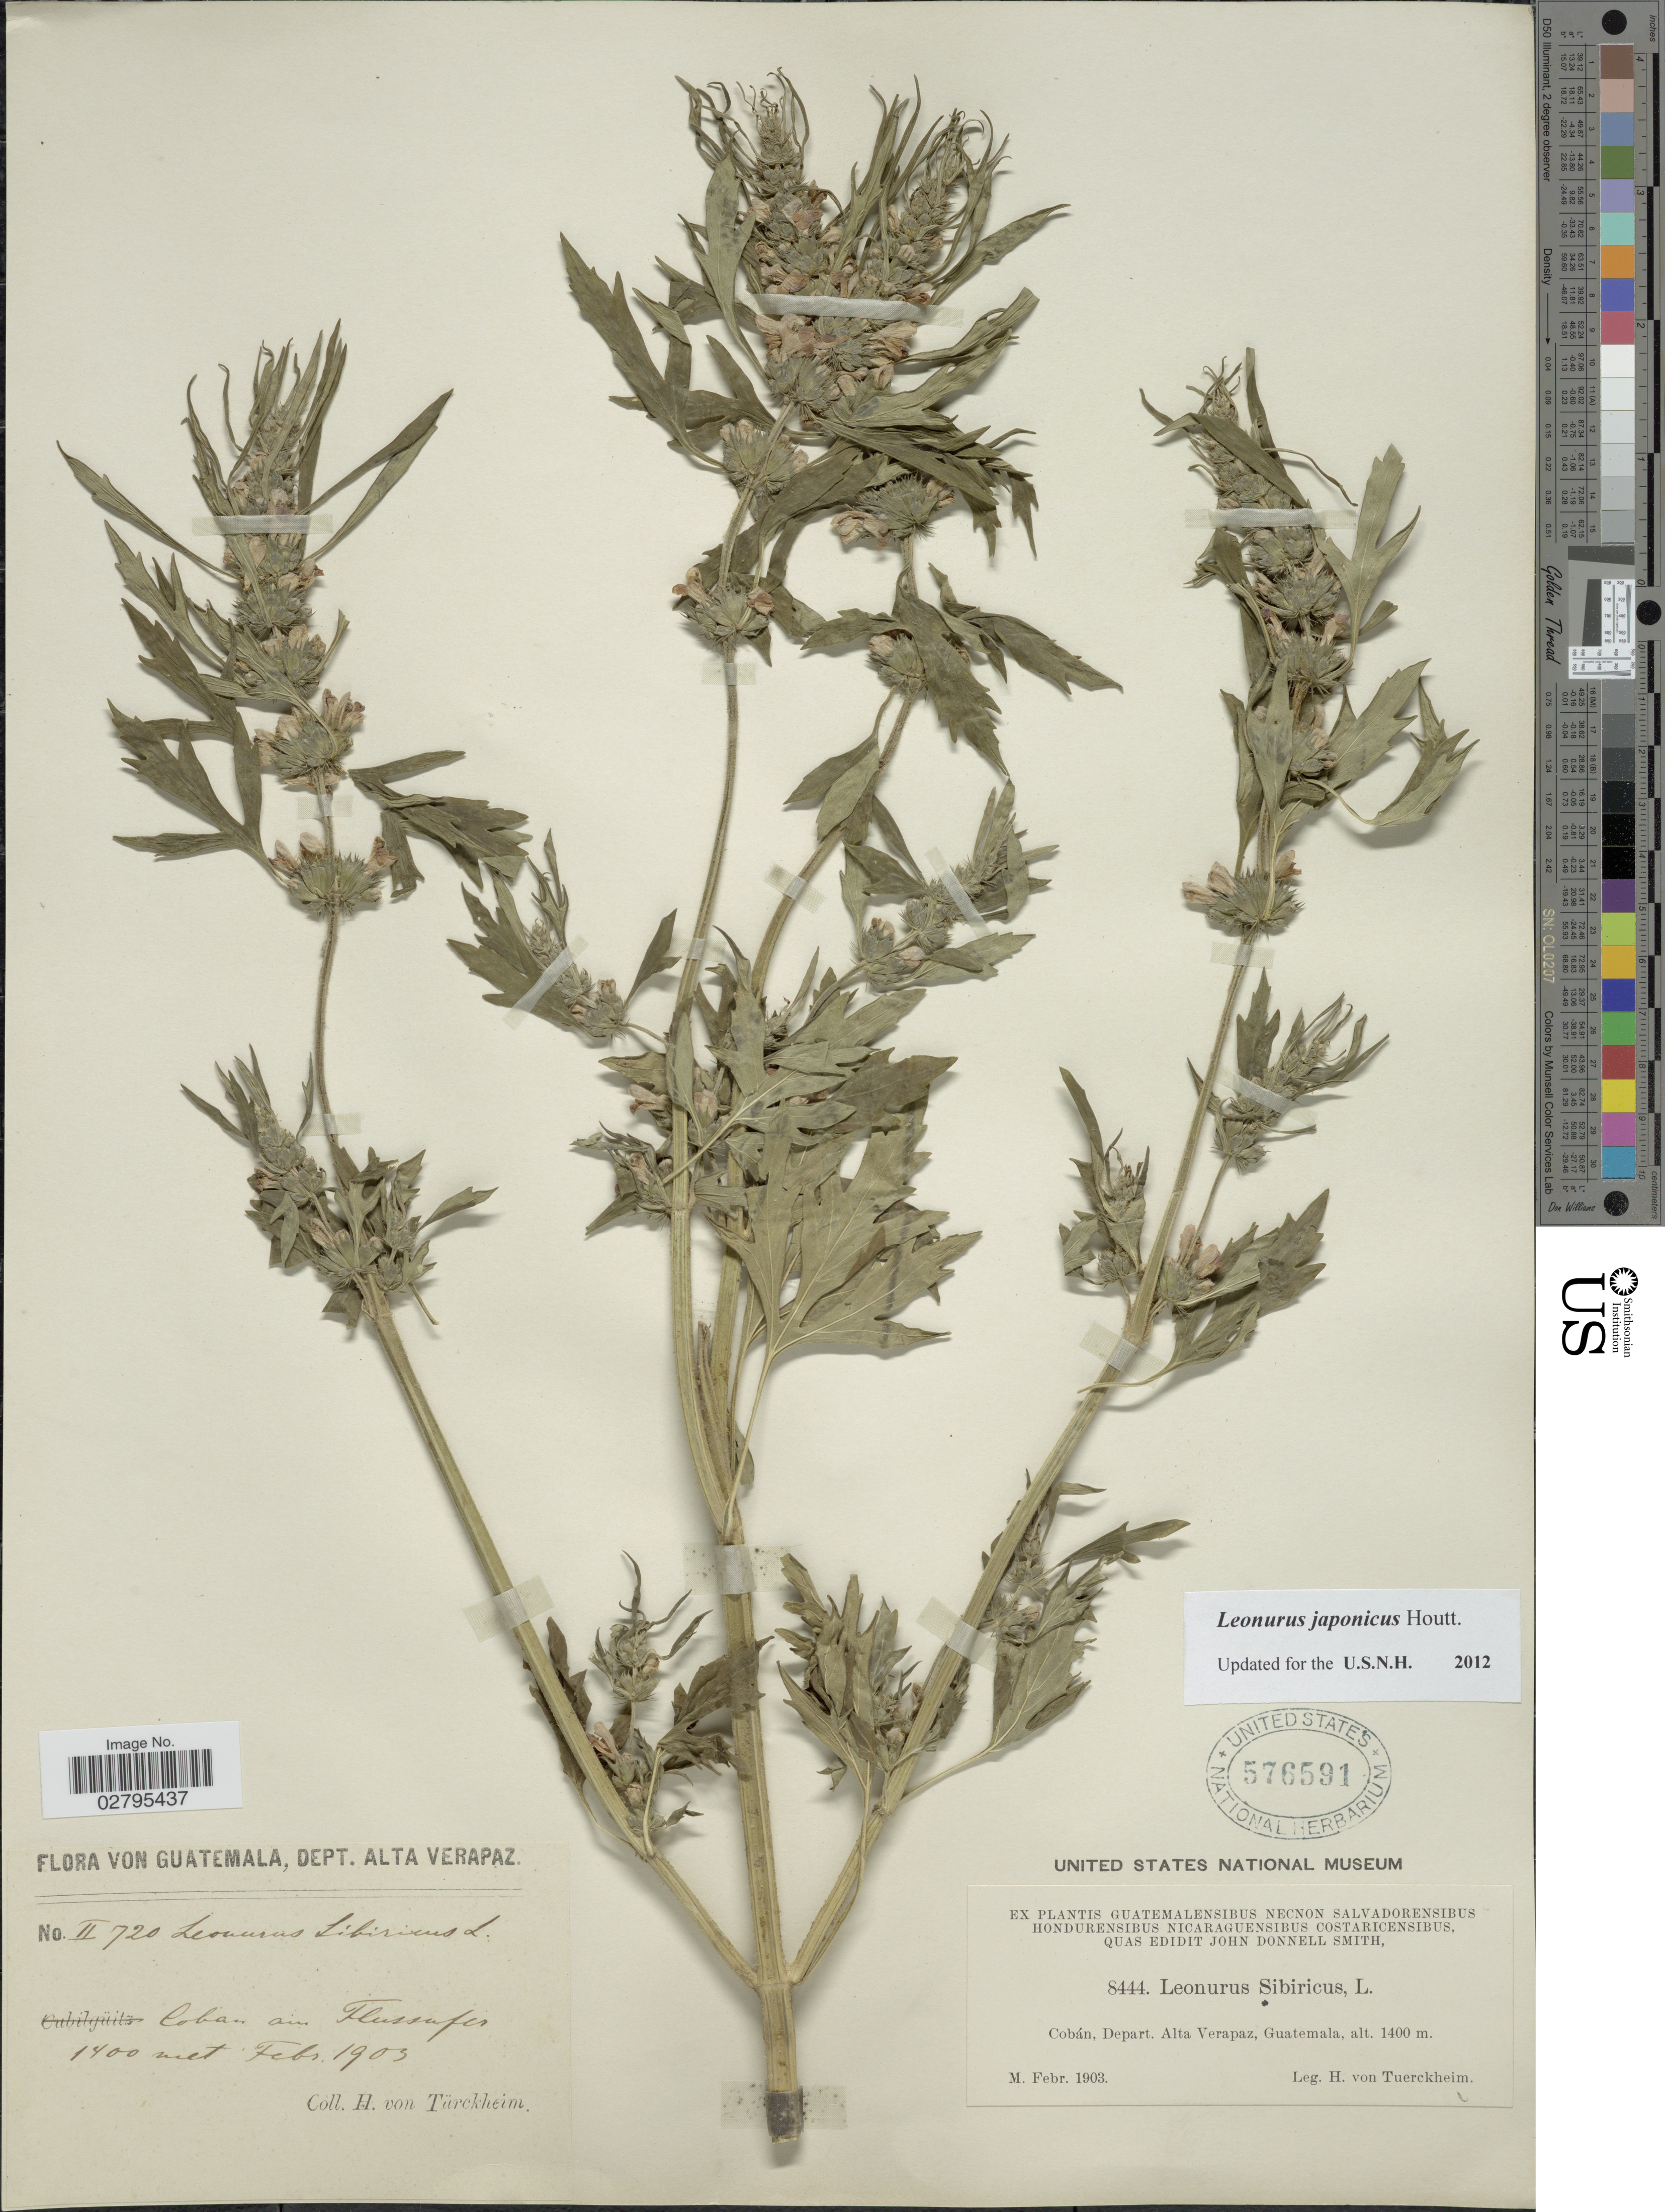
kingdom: Plantae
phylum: Tracheophyta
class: Magnoliopsida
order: Lamiales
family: Lamiaceae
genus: Leonurus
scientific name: Leonurus japonicus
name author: Houtt.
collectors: H. von Türckheim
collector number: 8444/ II720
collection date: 1903-02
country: Guatemala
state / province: Alta Verapaz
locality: Cobán, Depart. Alta Verapaz.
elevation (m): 1400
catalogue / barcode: US 576591